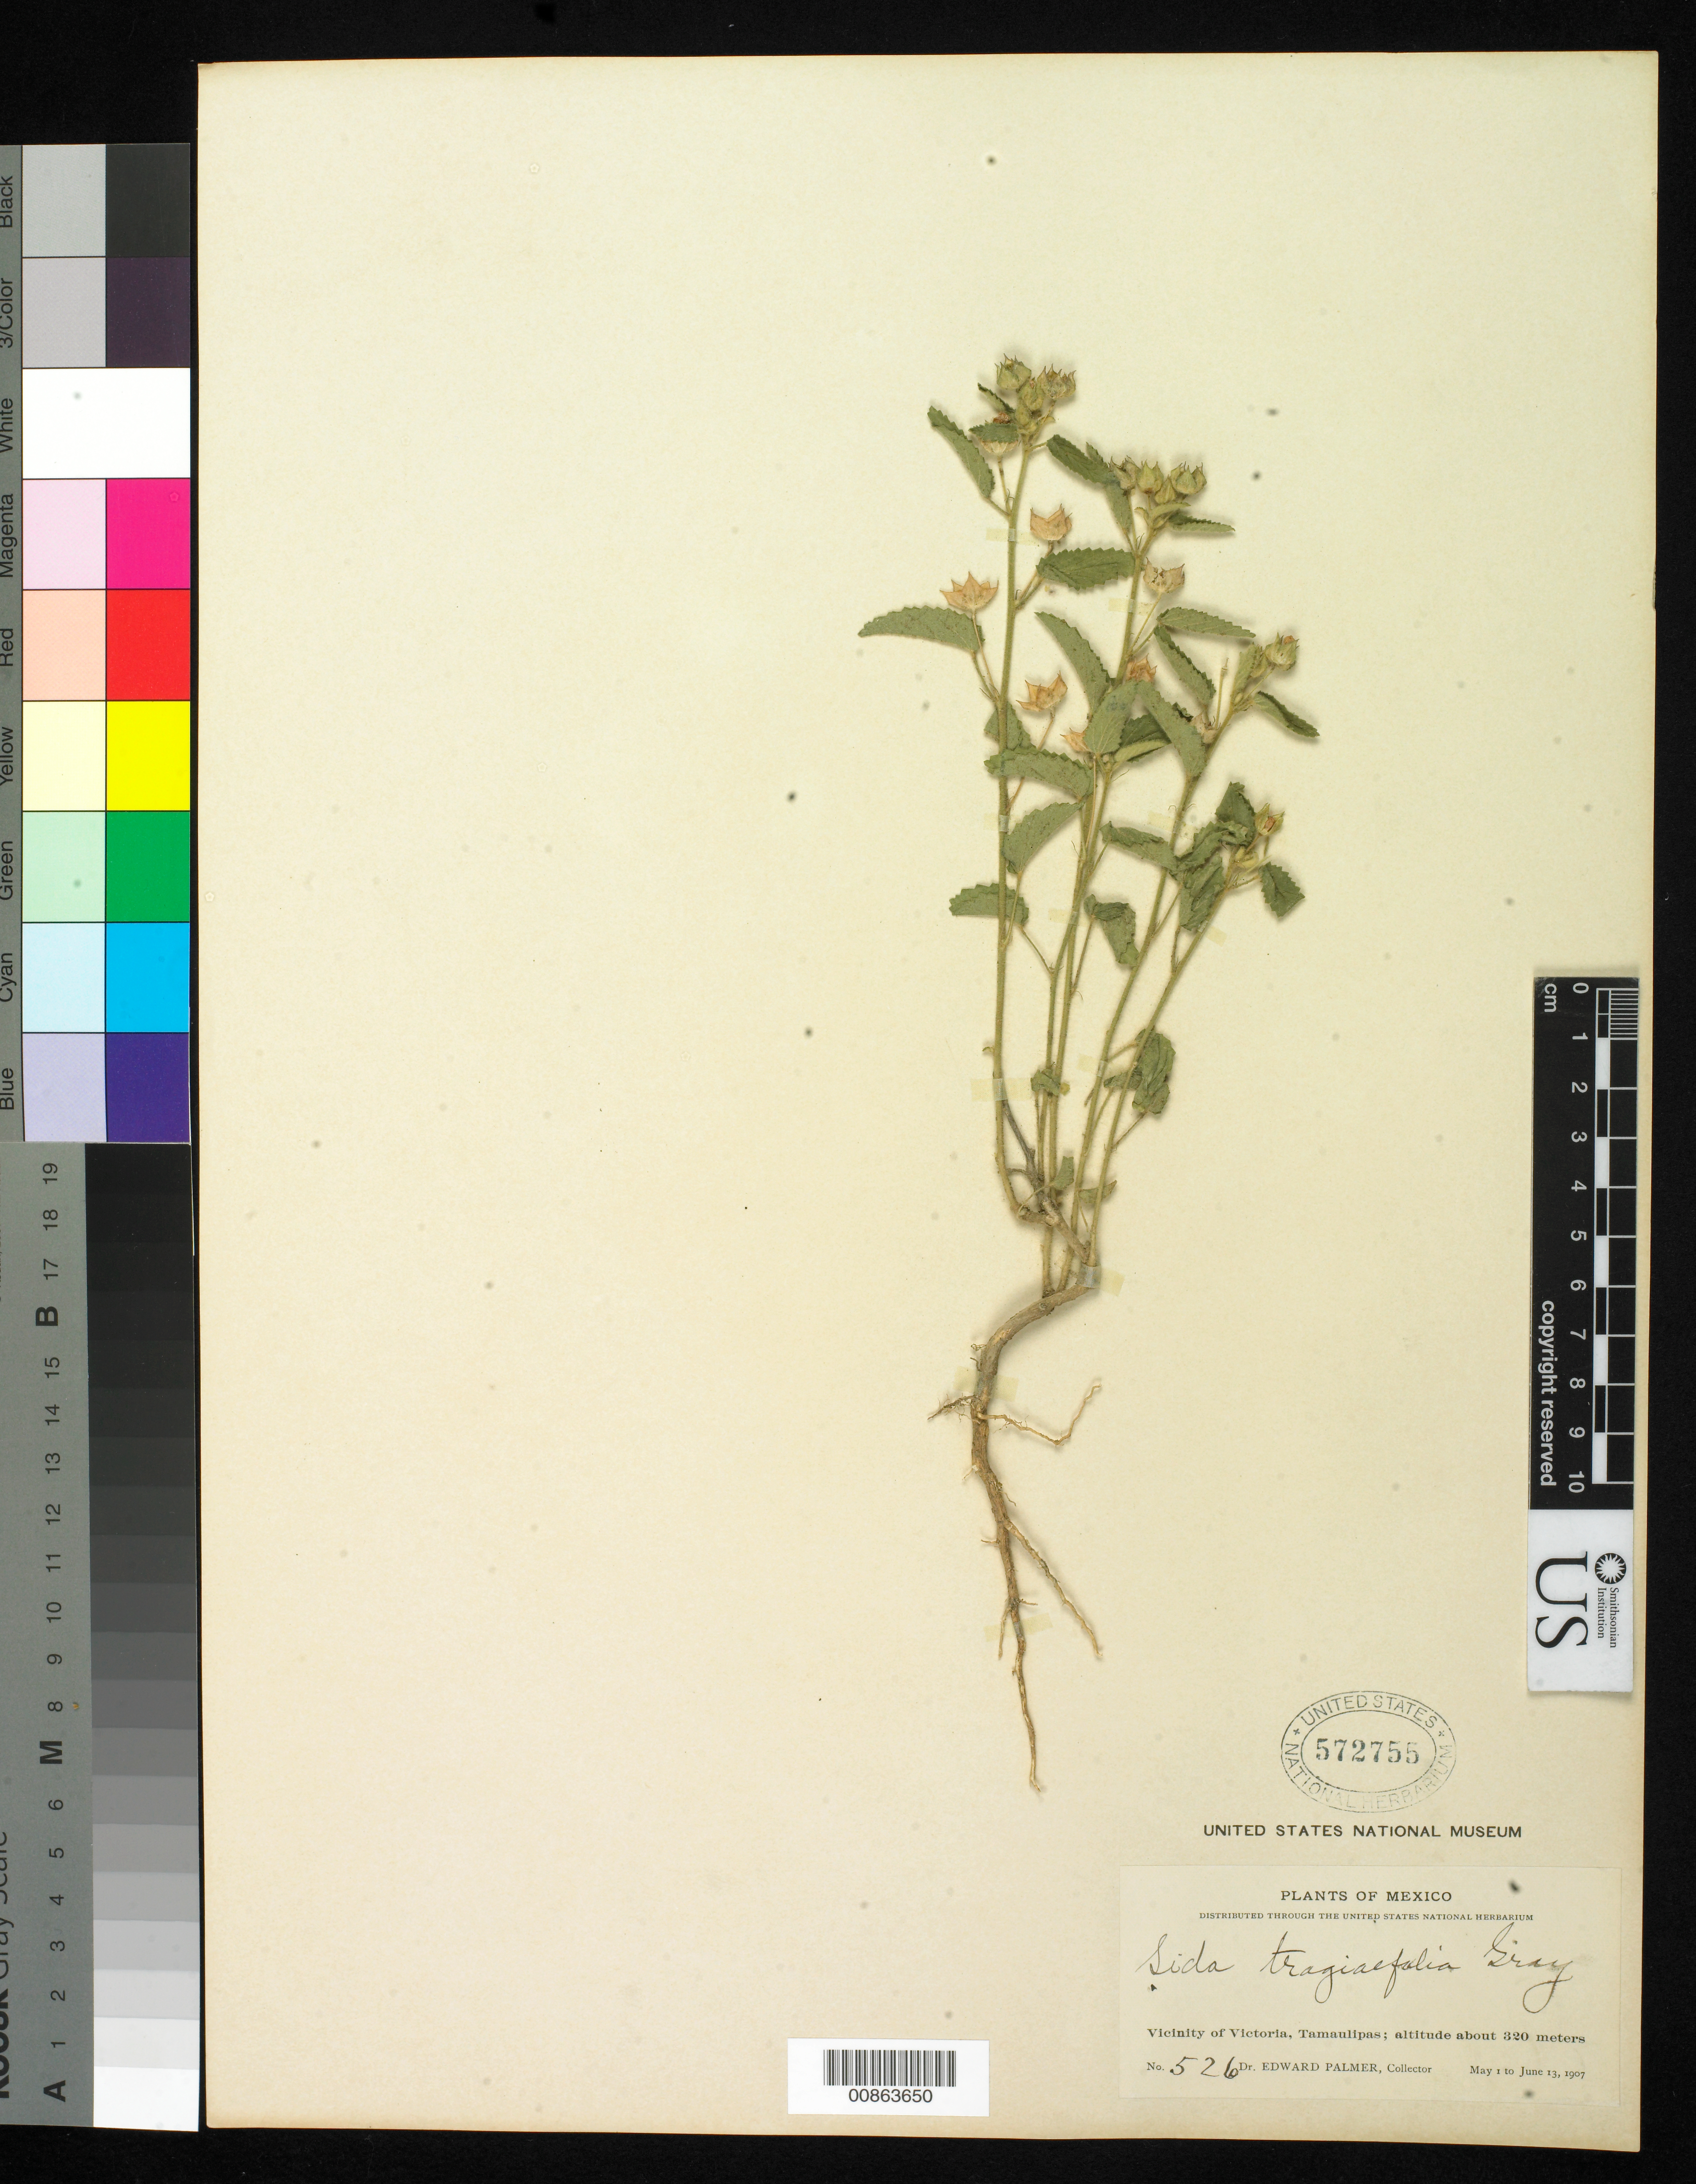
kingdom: Plantae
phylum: Tracheophyta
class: Magnoliopsida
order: Malvales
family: Malvaceae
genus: Sida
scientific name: Sida tragiifolia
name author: A. Gray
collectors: E. Palmer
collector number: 526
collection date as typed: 01 May 1907 to 13 Jun 1907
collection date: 1907-05-01/1907-06-13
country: Mexico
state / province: Tamaulipas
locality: Vicinity of Victoria.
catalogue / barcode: US 572755